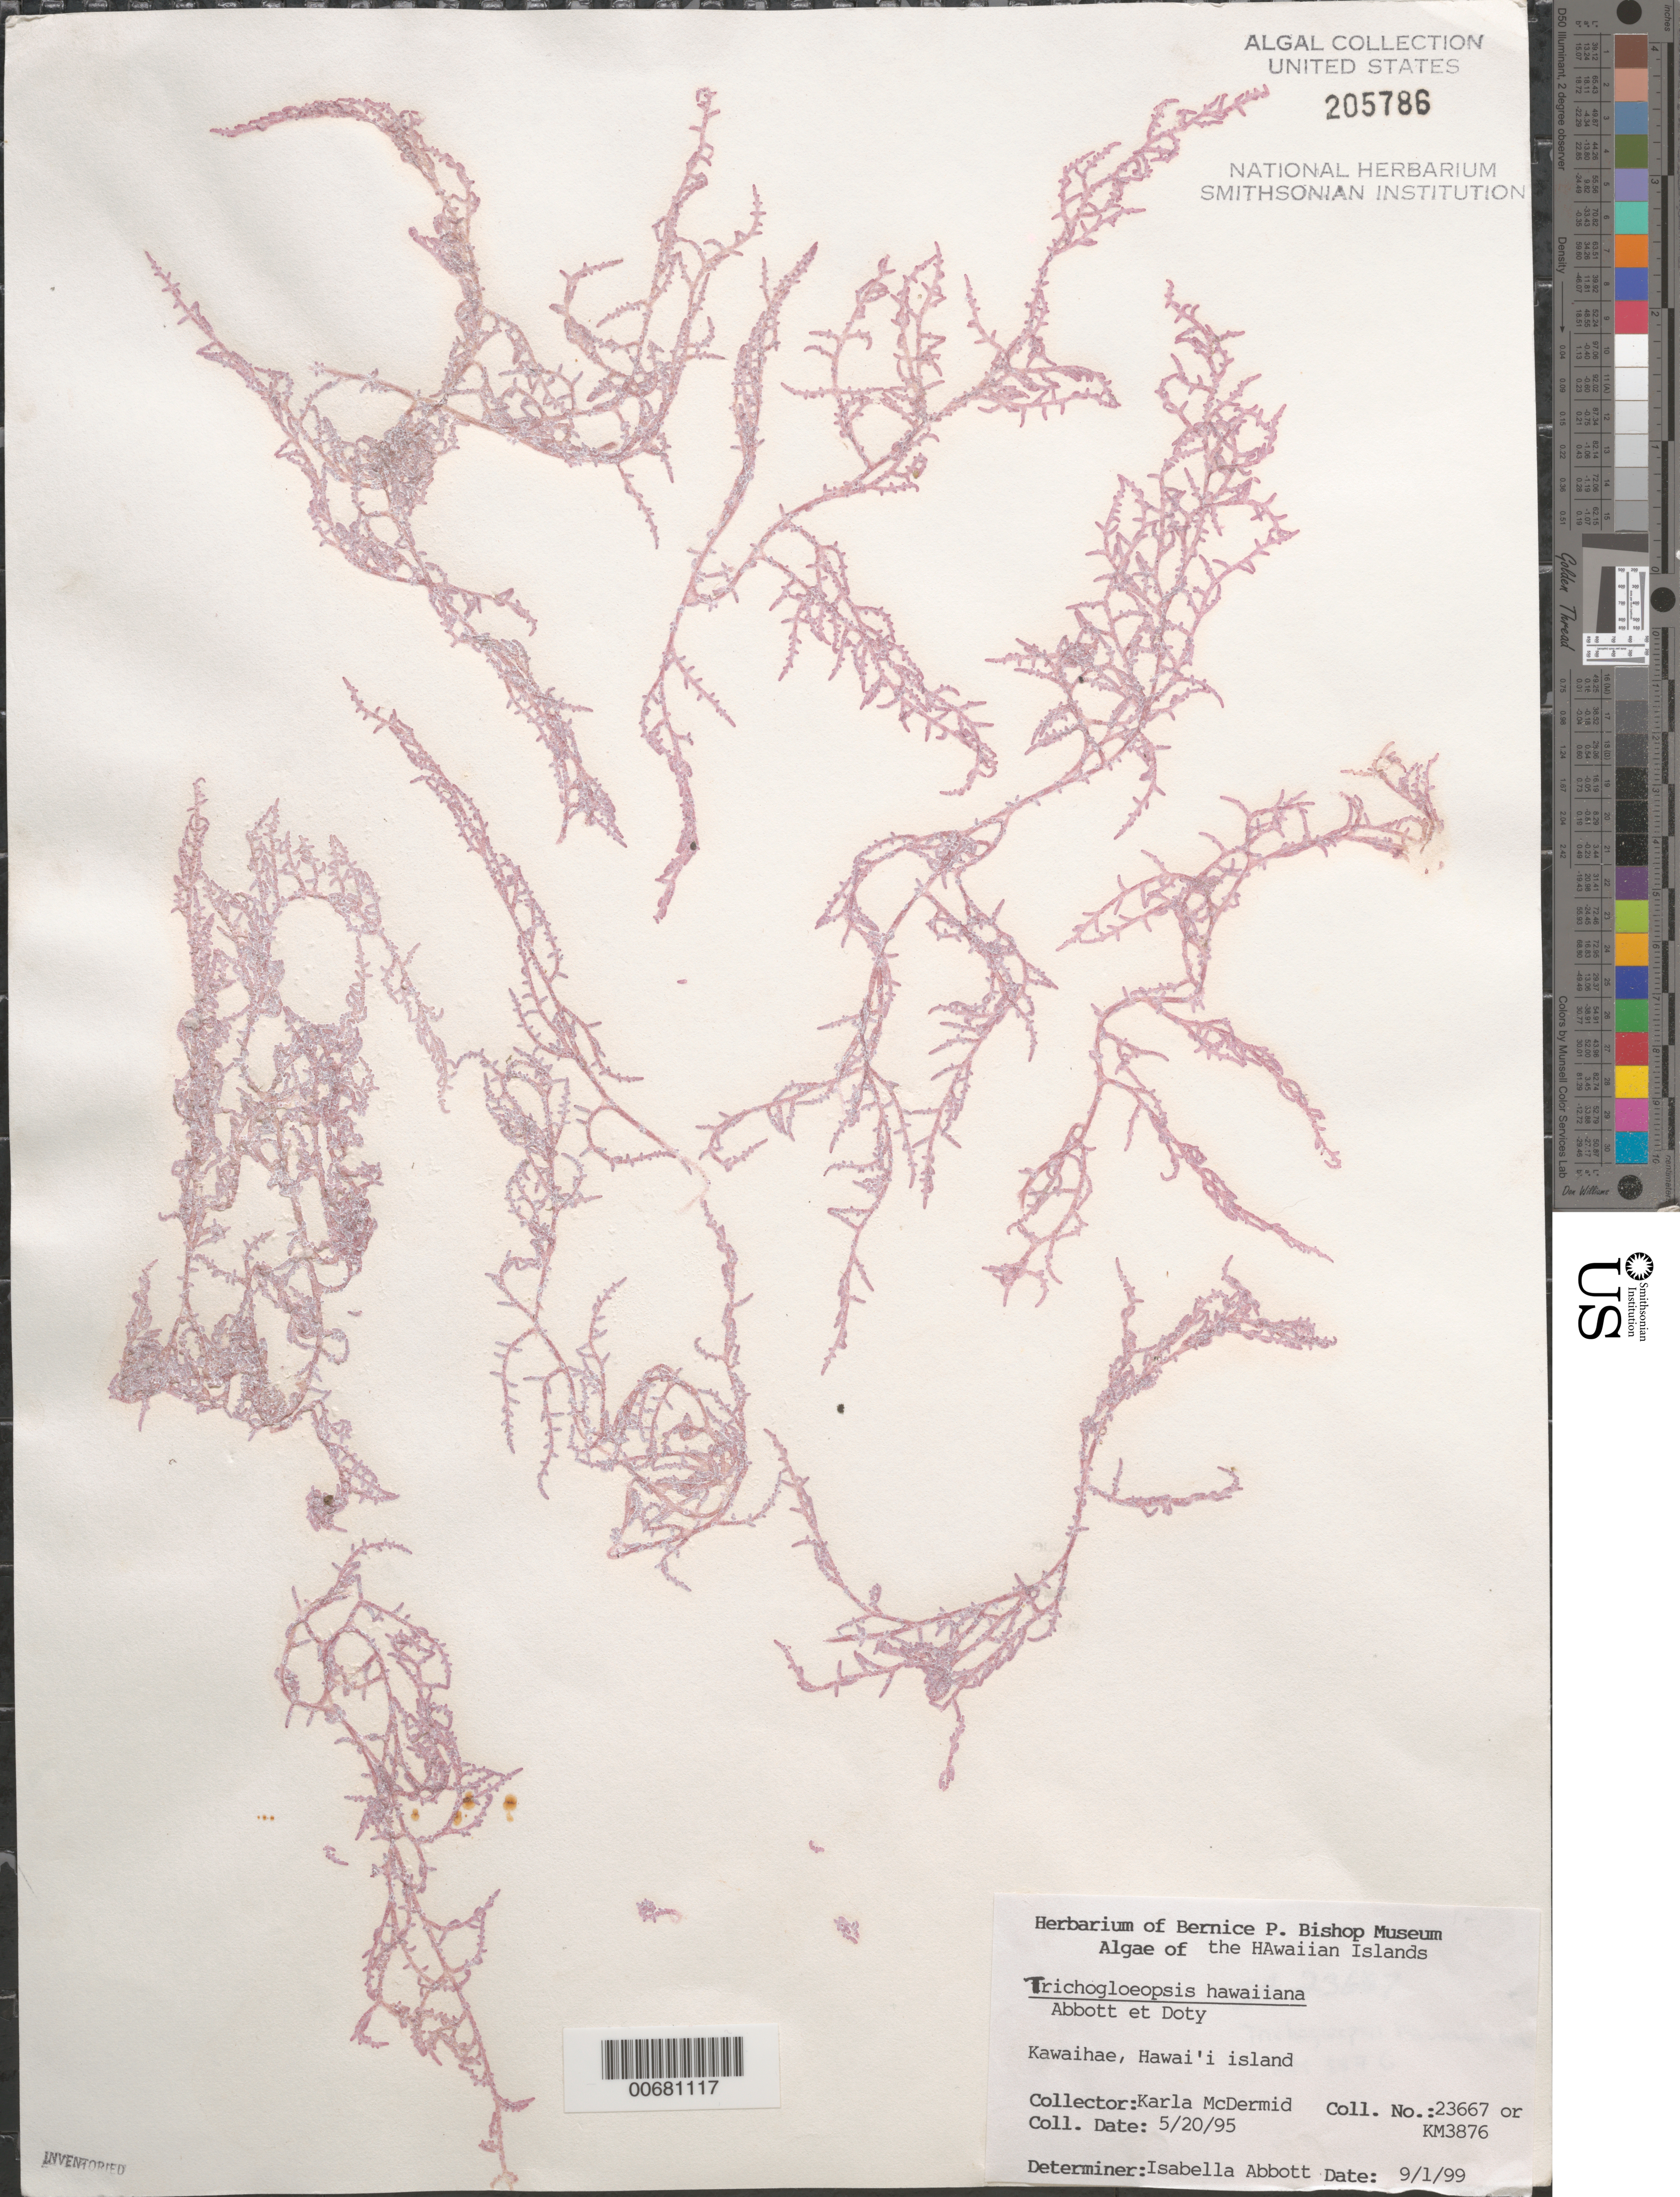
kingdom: Plantae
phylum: Rhodophyta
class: Florideophyceae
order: Nemaliales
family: Liagoraceae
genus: Trichogloeopsis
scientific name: Trichogloeopsis hawaiiana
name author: I.A. Abbott & Doty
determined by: Abbott, Isabella A.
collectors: K. McDermid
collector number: IAA 23667 & KM3876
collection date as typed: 20 May 1995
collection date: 1995-05-20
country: United States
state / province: Hawaii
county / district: Hawaii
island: Hawaii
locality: Kawaihae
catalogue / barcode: US 205786